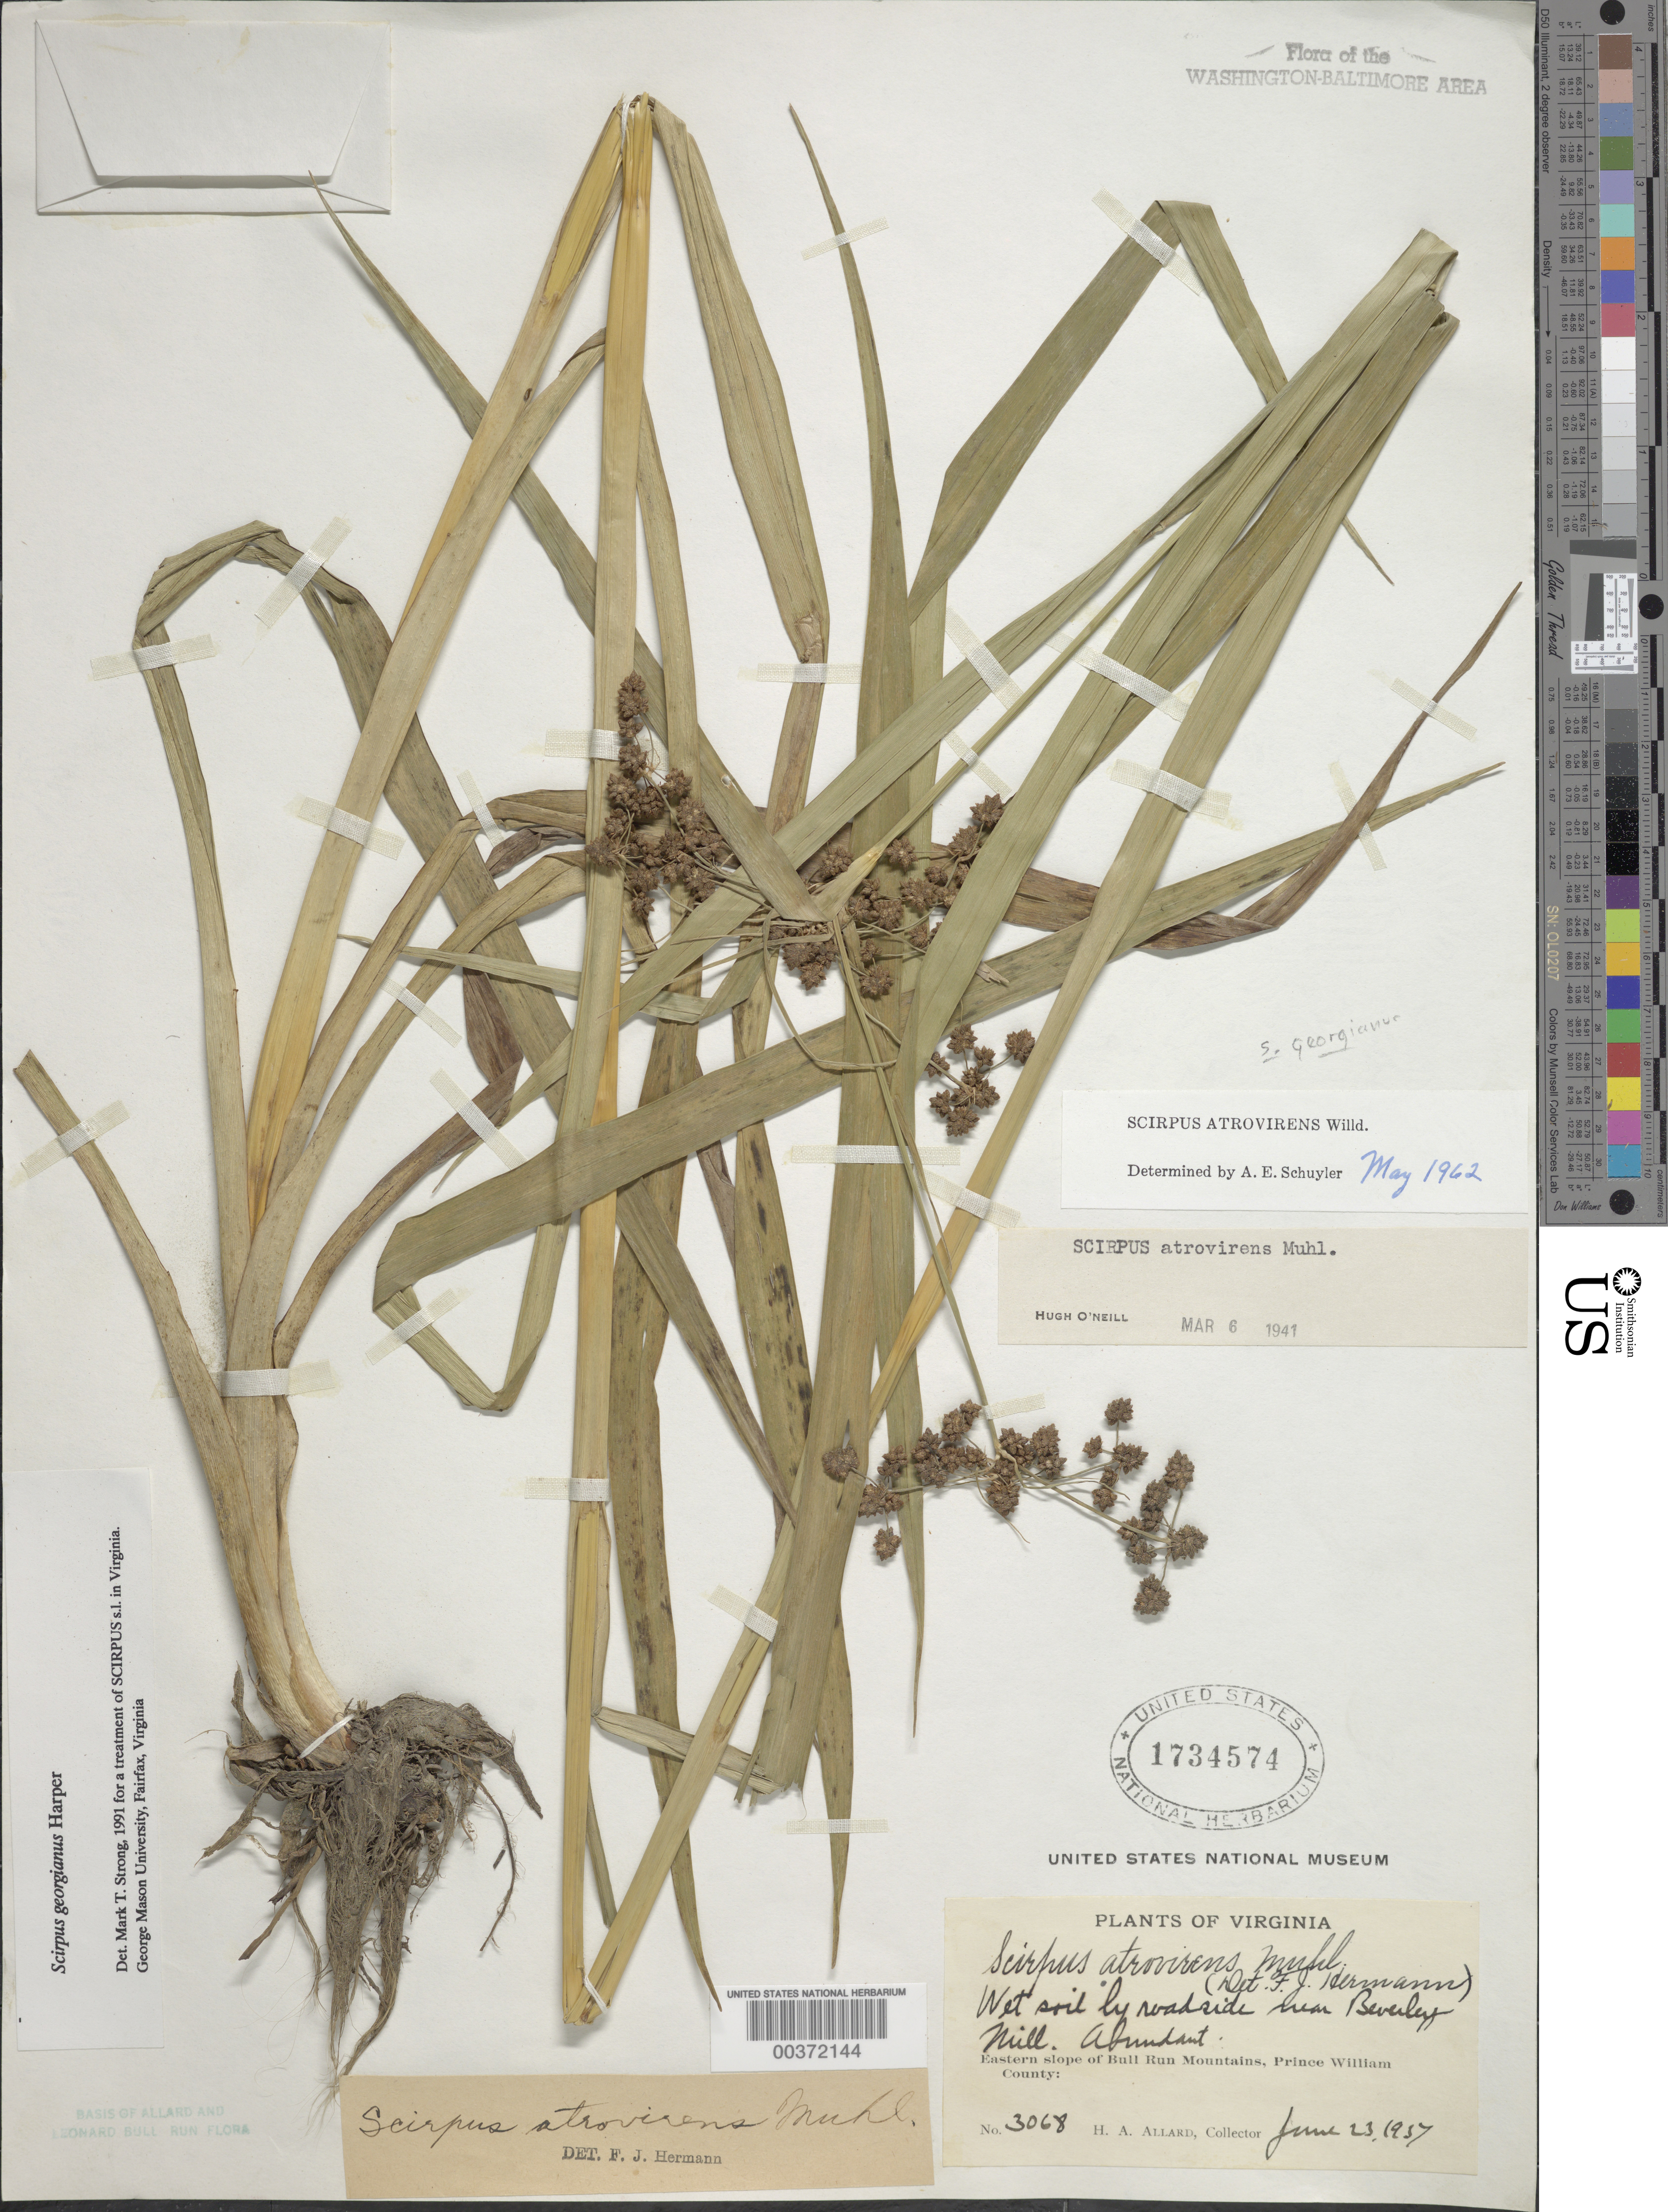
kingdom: Plantae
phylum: Tracheophyta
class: Liliopsida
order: Poales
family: Cyperaceae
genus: Scirpus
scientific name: Scirpus atrovirens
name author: Willd.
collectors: H. A. Allard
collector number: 3068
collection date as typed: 23 Jun 1937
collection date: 1937-06-23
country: United States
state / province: Virginia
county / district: Prince William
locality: Beverley Mill vicinity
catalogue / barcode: US 1734574